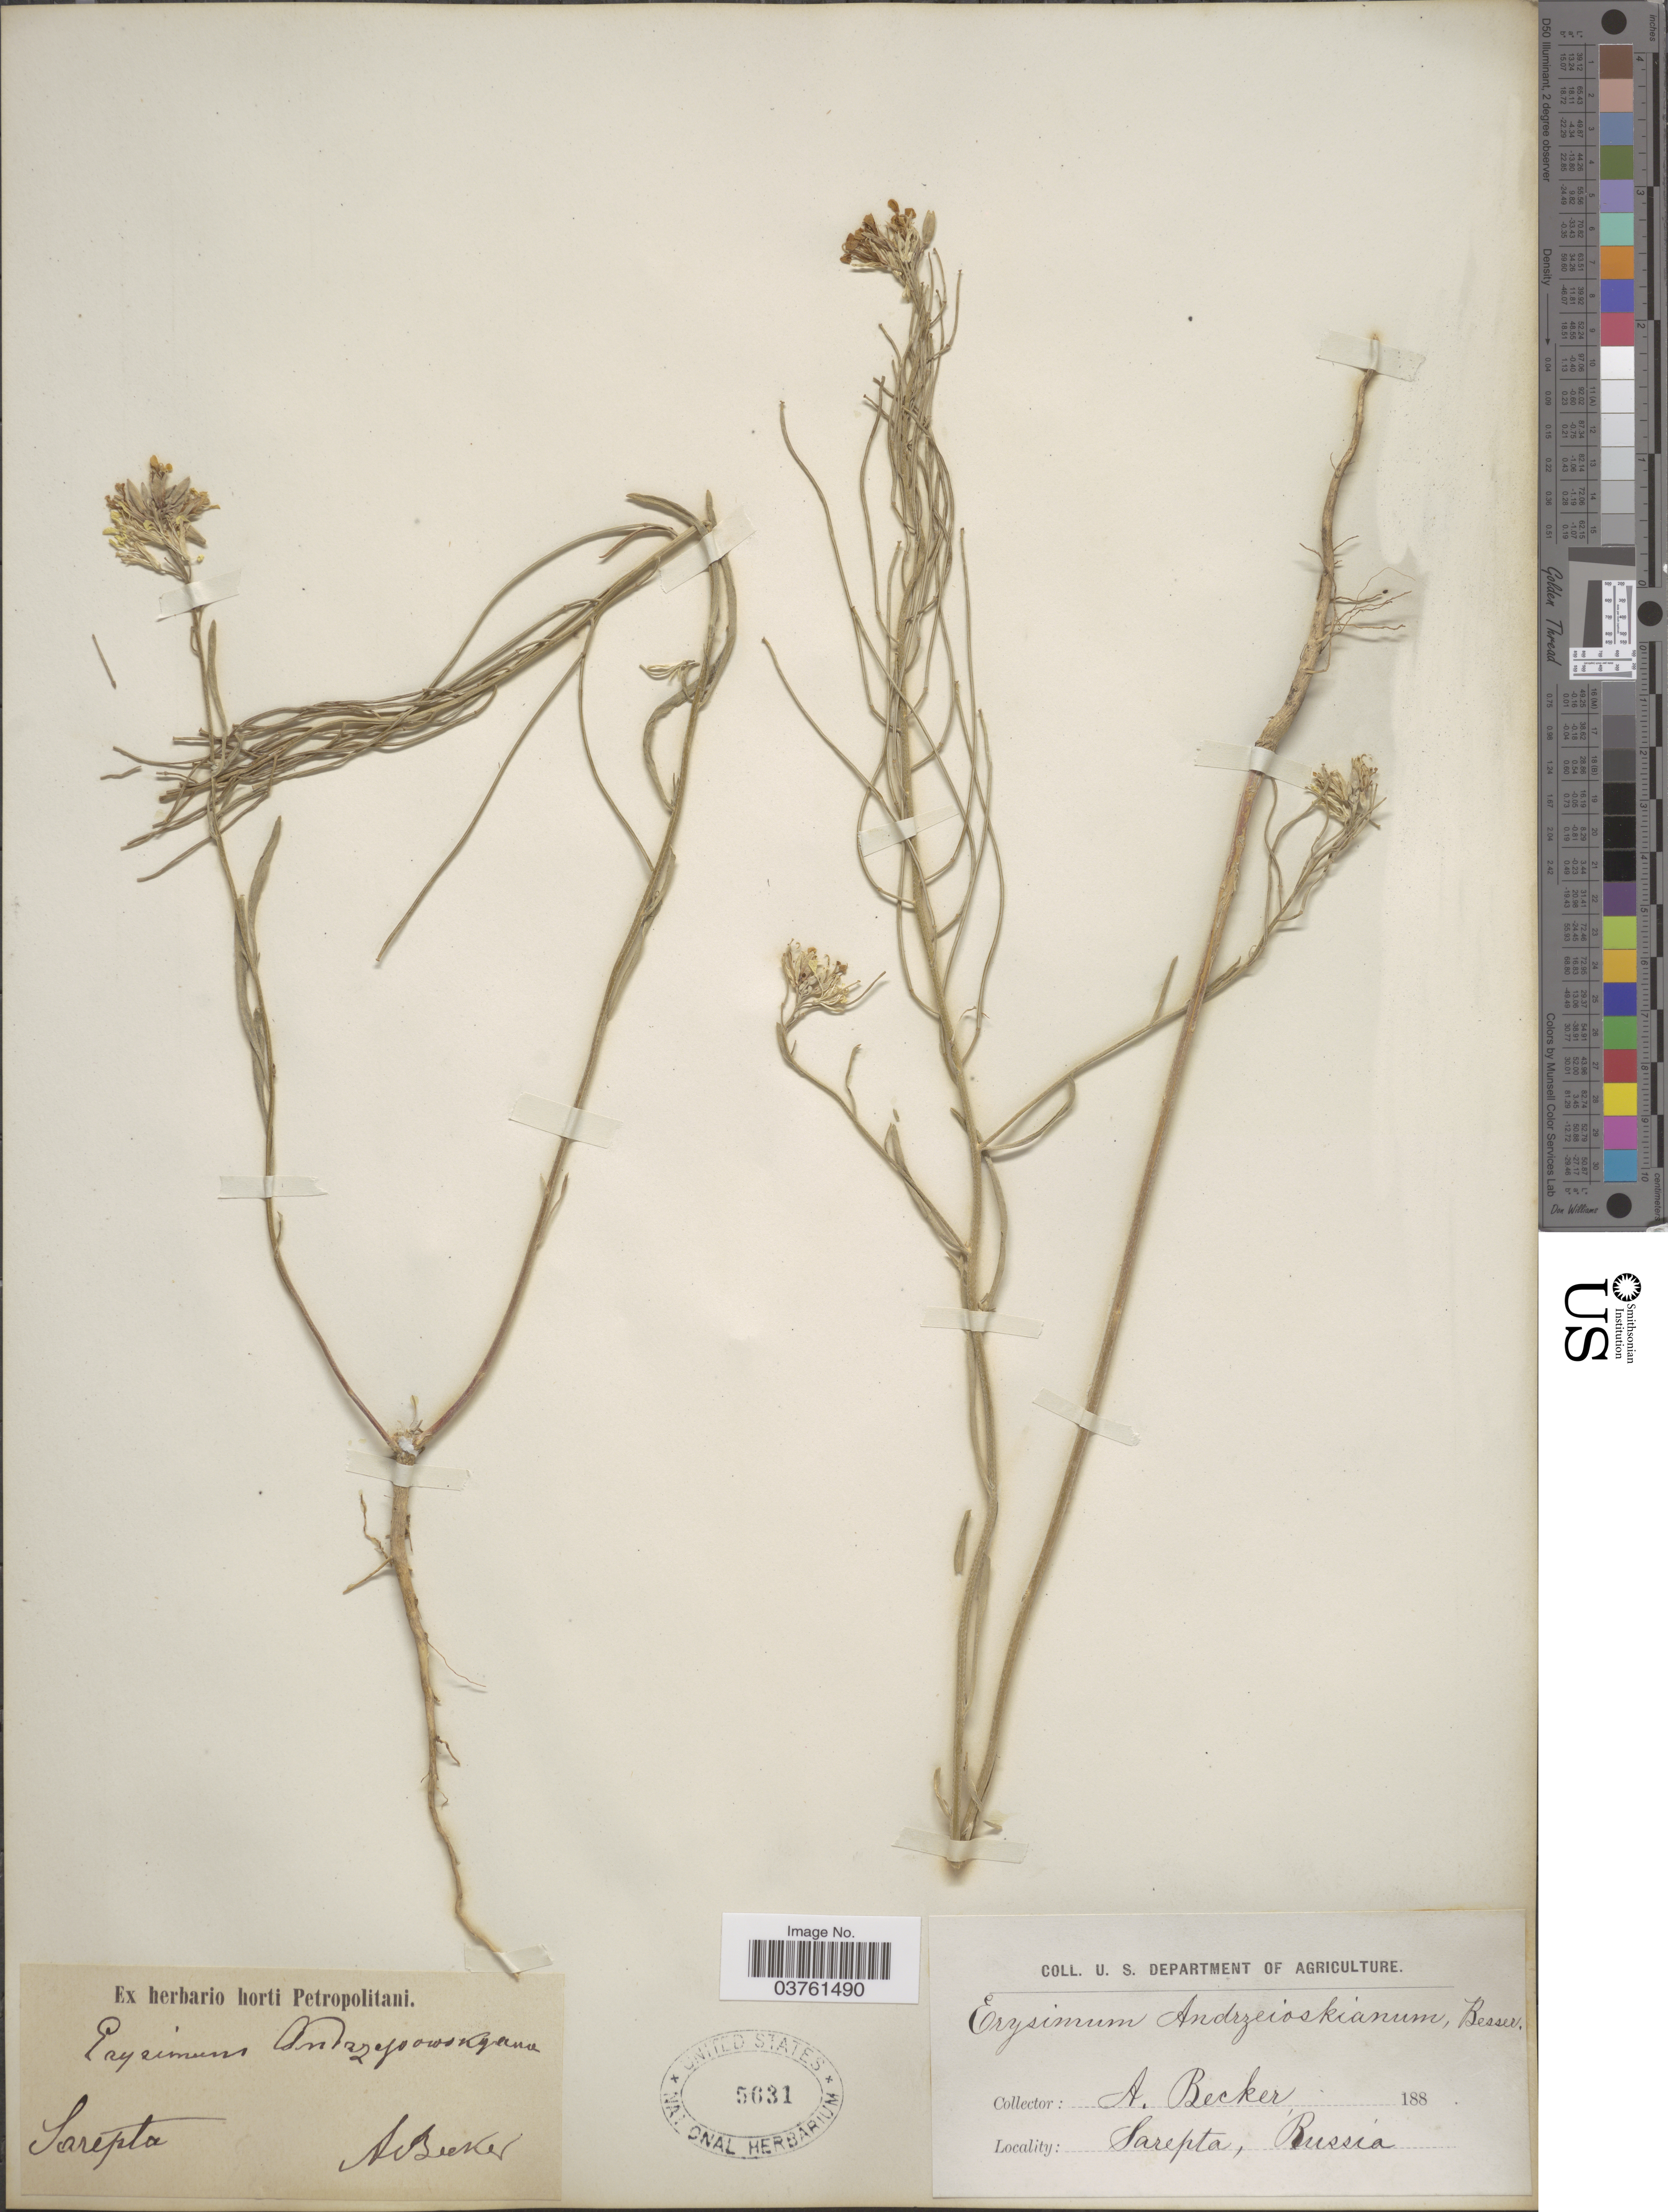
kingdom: Plantae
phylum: Tracheophyta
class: Magnoliopsida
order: Brassicales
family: Brassicaceae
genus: Erysimum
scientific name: Erysimum andrzejowskianum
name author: DC.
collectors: A. Becker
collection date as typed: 188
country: Russian Federation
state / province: Volgograd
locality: Sarepta.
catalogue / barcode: US 5631